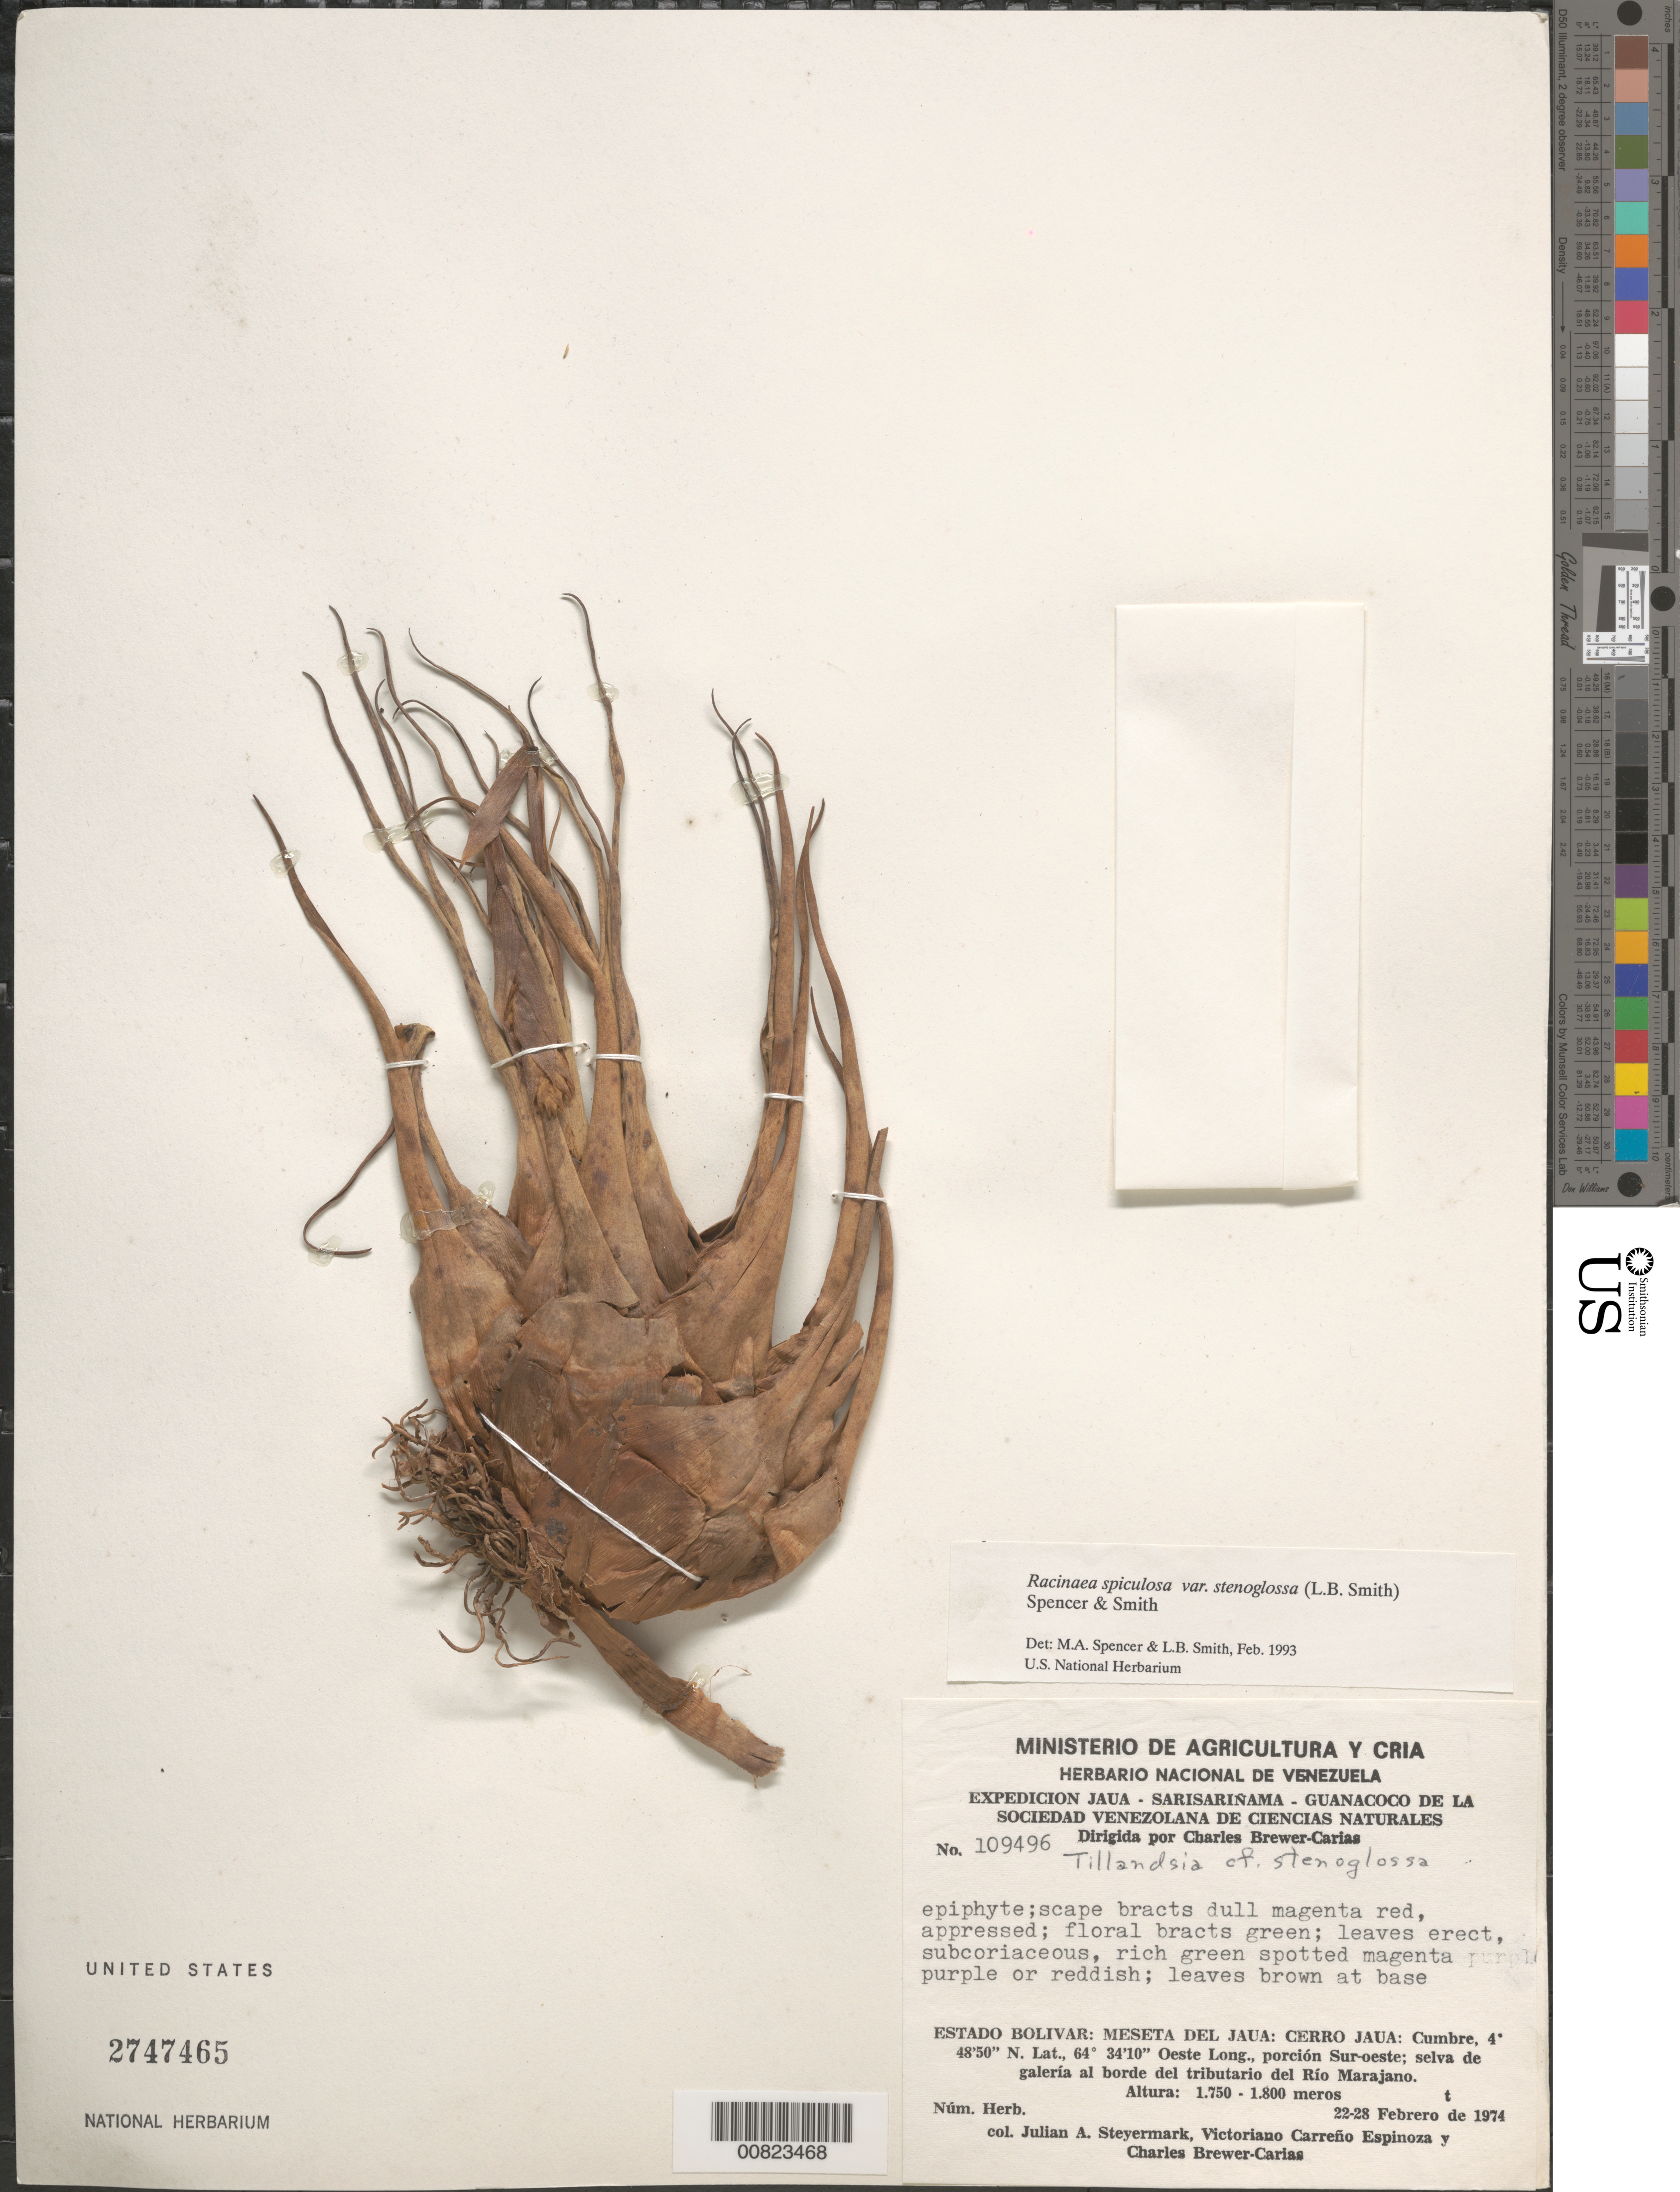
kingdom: Plantae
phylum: Tracheophyta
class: Liliopsida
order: Poales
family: Bromeliaceae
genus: Racinaea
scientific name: Racinaea spiculosa var. stenoglossa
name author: (L.B. Sm.) M.A. Spencer & L.B. Sm.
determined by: Spencer, M. A.; Smith, L. B.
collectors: J. Steyermark, V. Carreño E. & C. Brewer-Carias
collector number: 109496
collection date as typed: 22-Feb-74 to 28-Feb-74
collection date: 1974-02-22/1974-02-28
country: Venezuela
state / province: Bolívar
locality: Meseta del Jaua: Cerro Jaua, tributarío del Río Marajano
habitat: Selva de galería al borde del río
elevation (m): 1750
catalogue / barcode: US 2747465